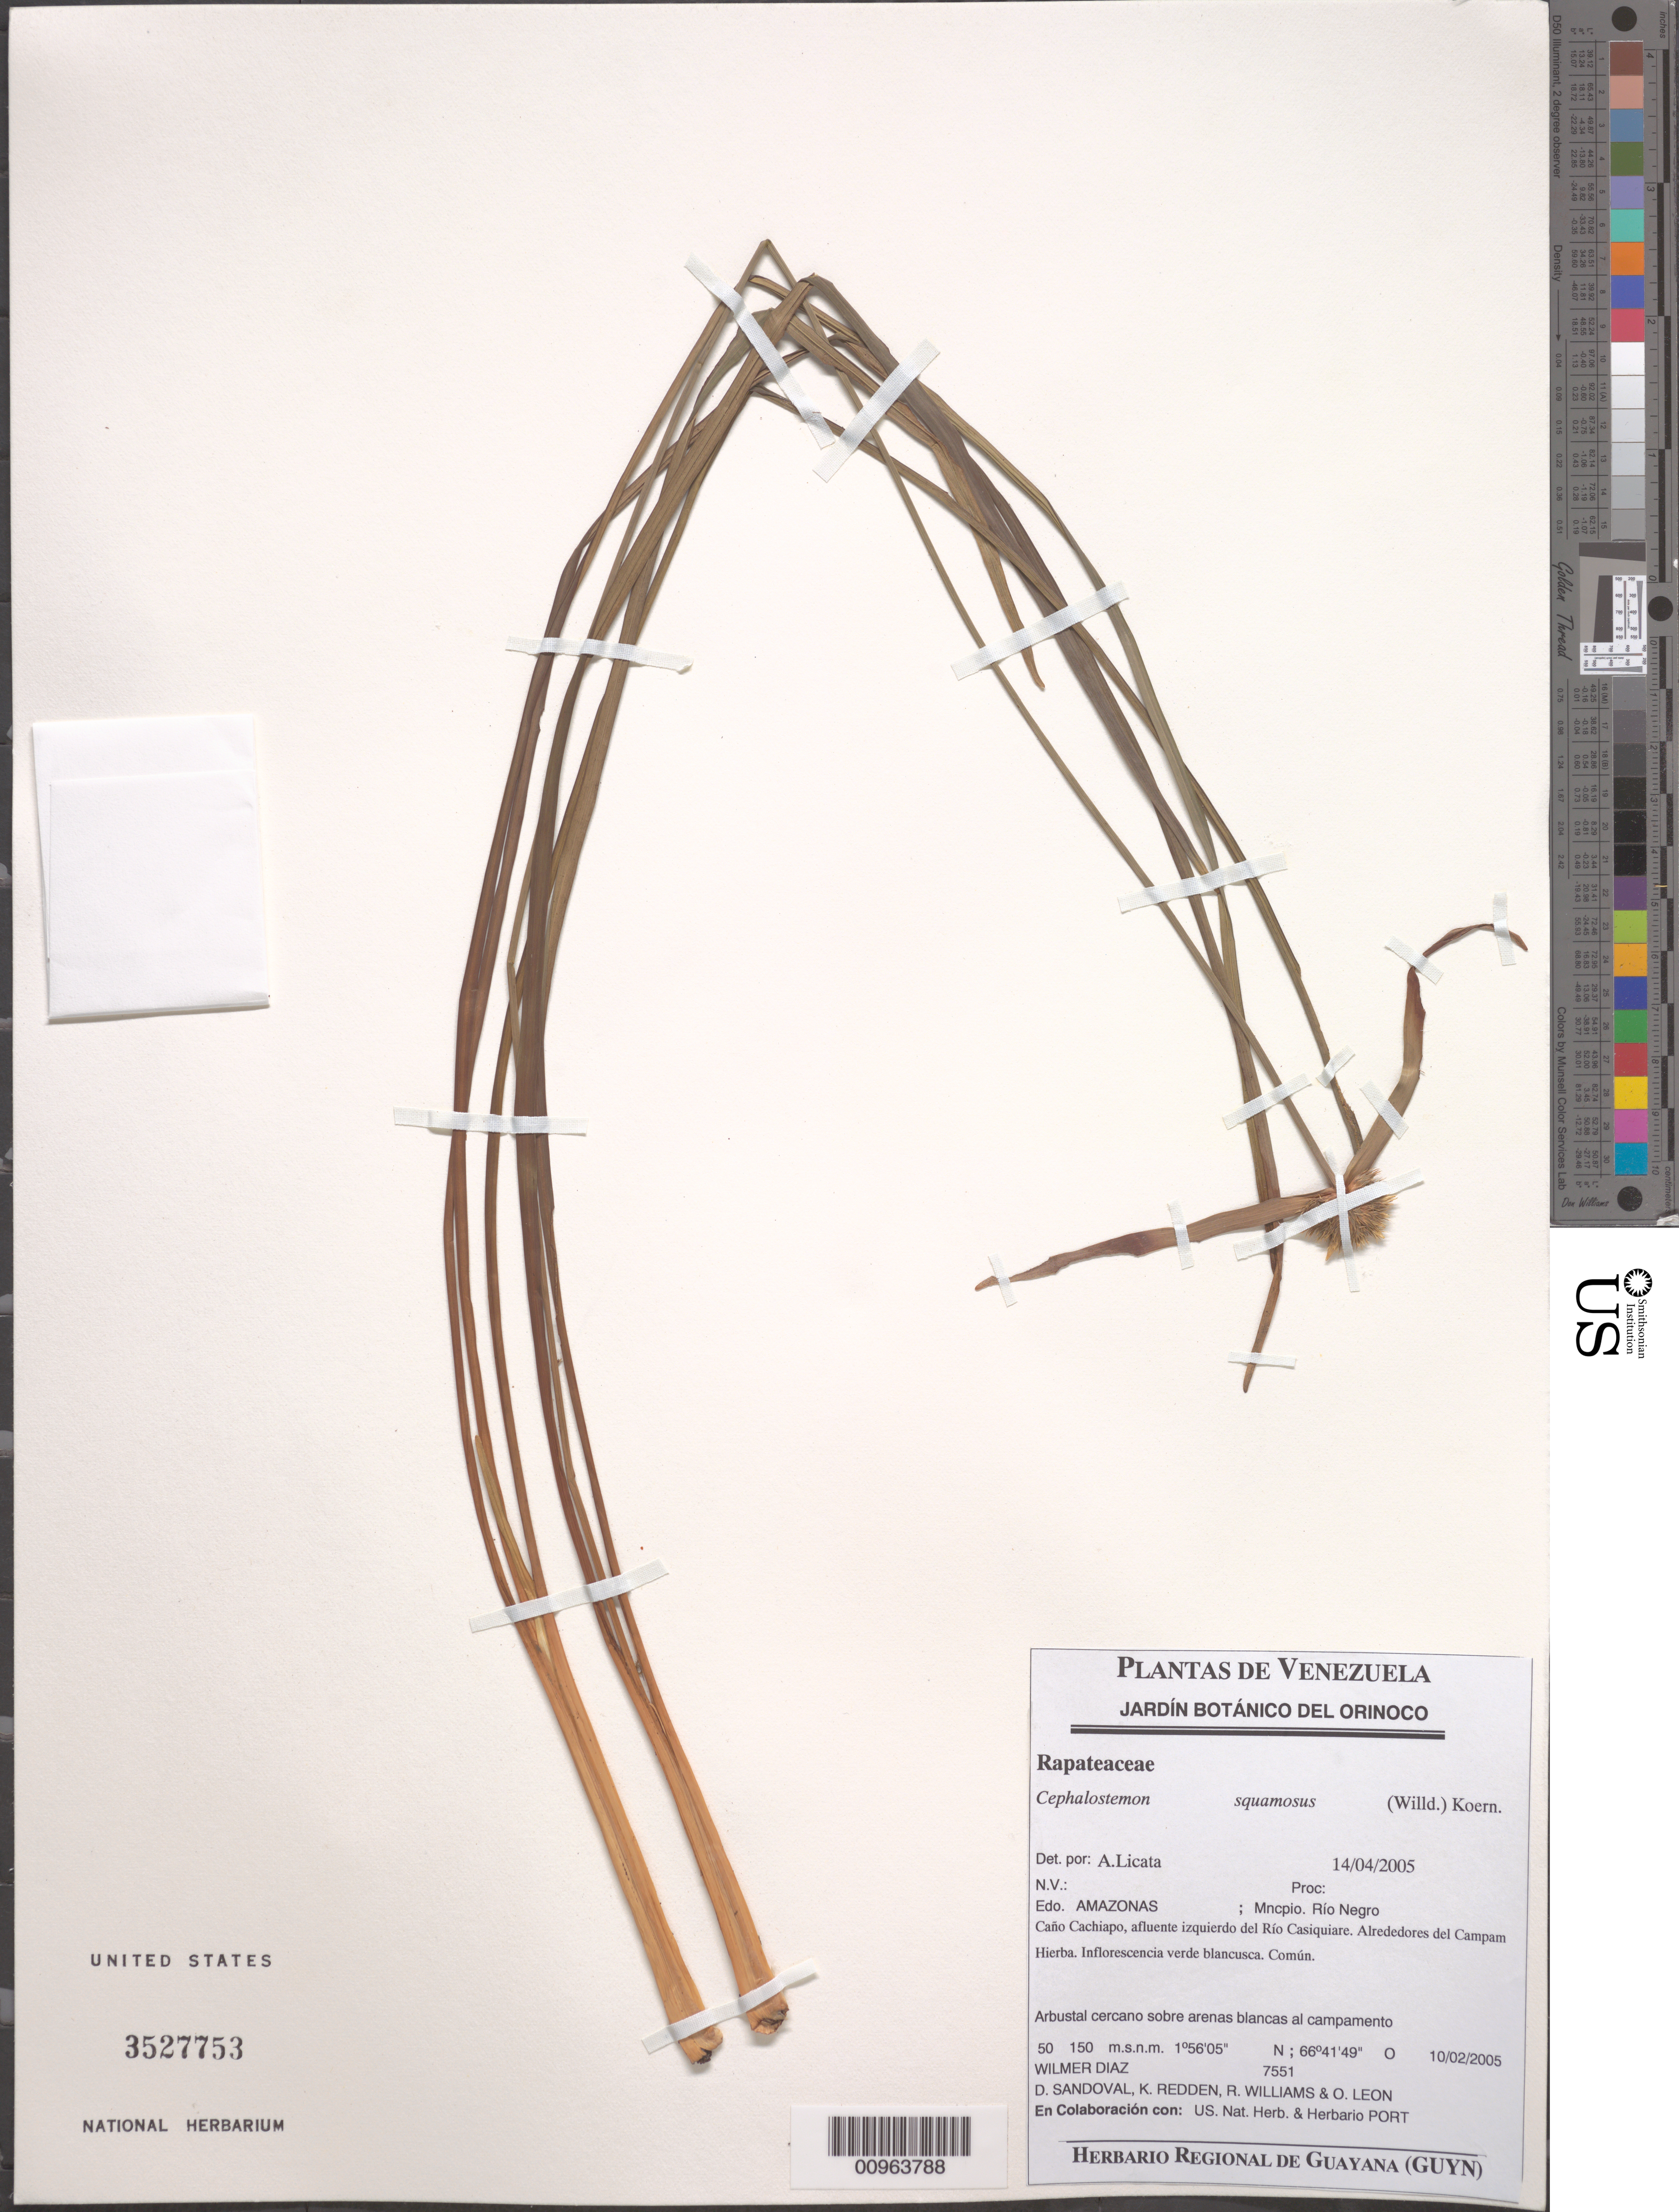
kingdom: Plantae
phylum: Tracheophyta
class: Liliopsida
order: Poales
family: Rapateaceae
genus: Cephalostemon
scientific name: Cephalostemon squamosus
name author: (Willd.) Körn.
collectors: W. Díaz P., D. Sandoval, K. M. Redden, R. Williams & O. León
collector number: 7551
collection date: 2005-02-10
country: Venezuela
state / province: Amazonas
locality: Mncpio. Río Negro. Caño Cachiapo, afluente izquierdo del Río Casiquiare. Alrededores del Campam Hierba.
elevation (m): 50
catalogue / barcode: US 3527753